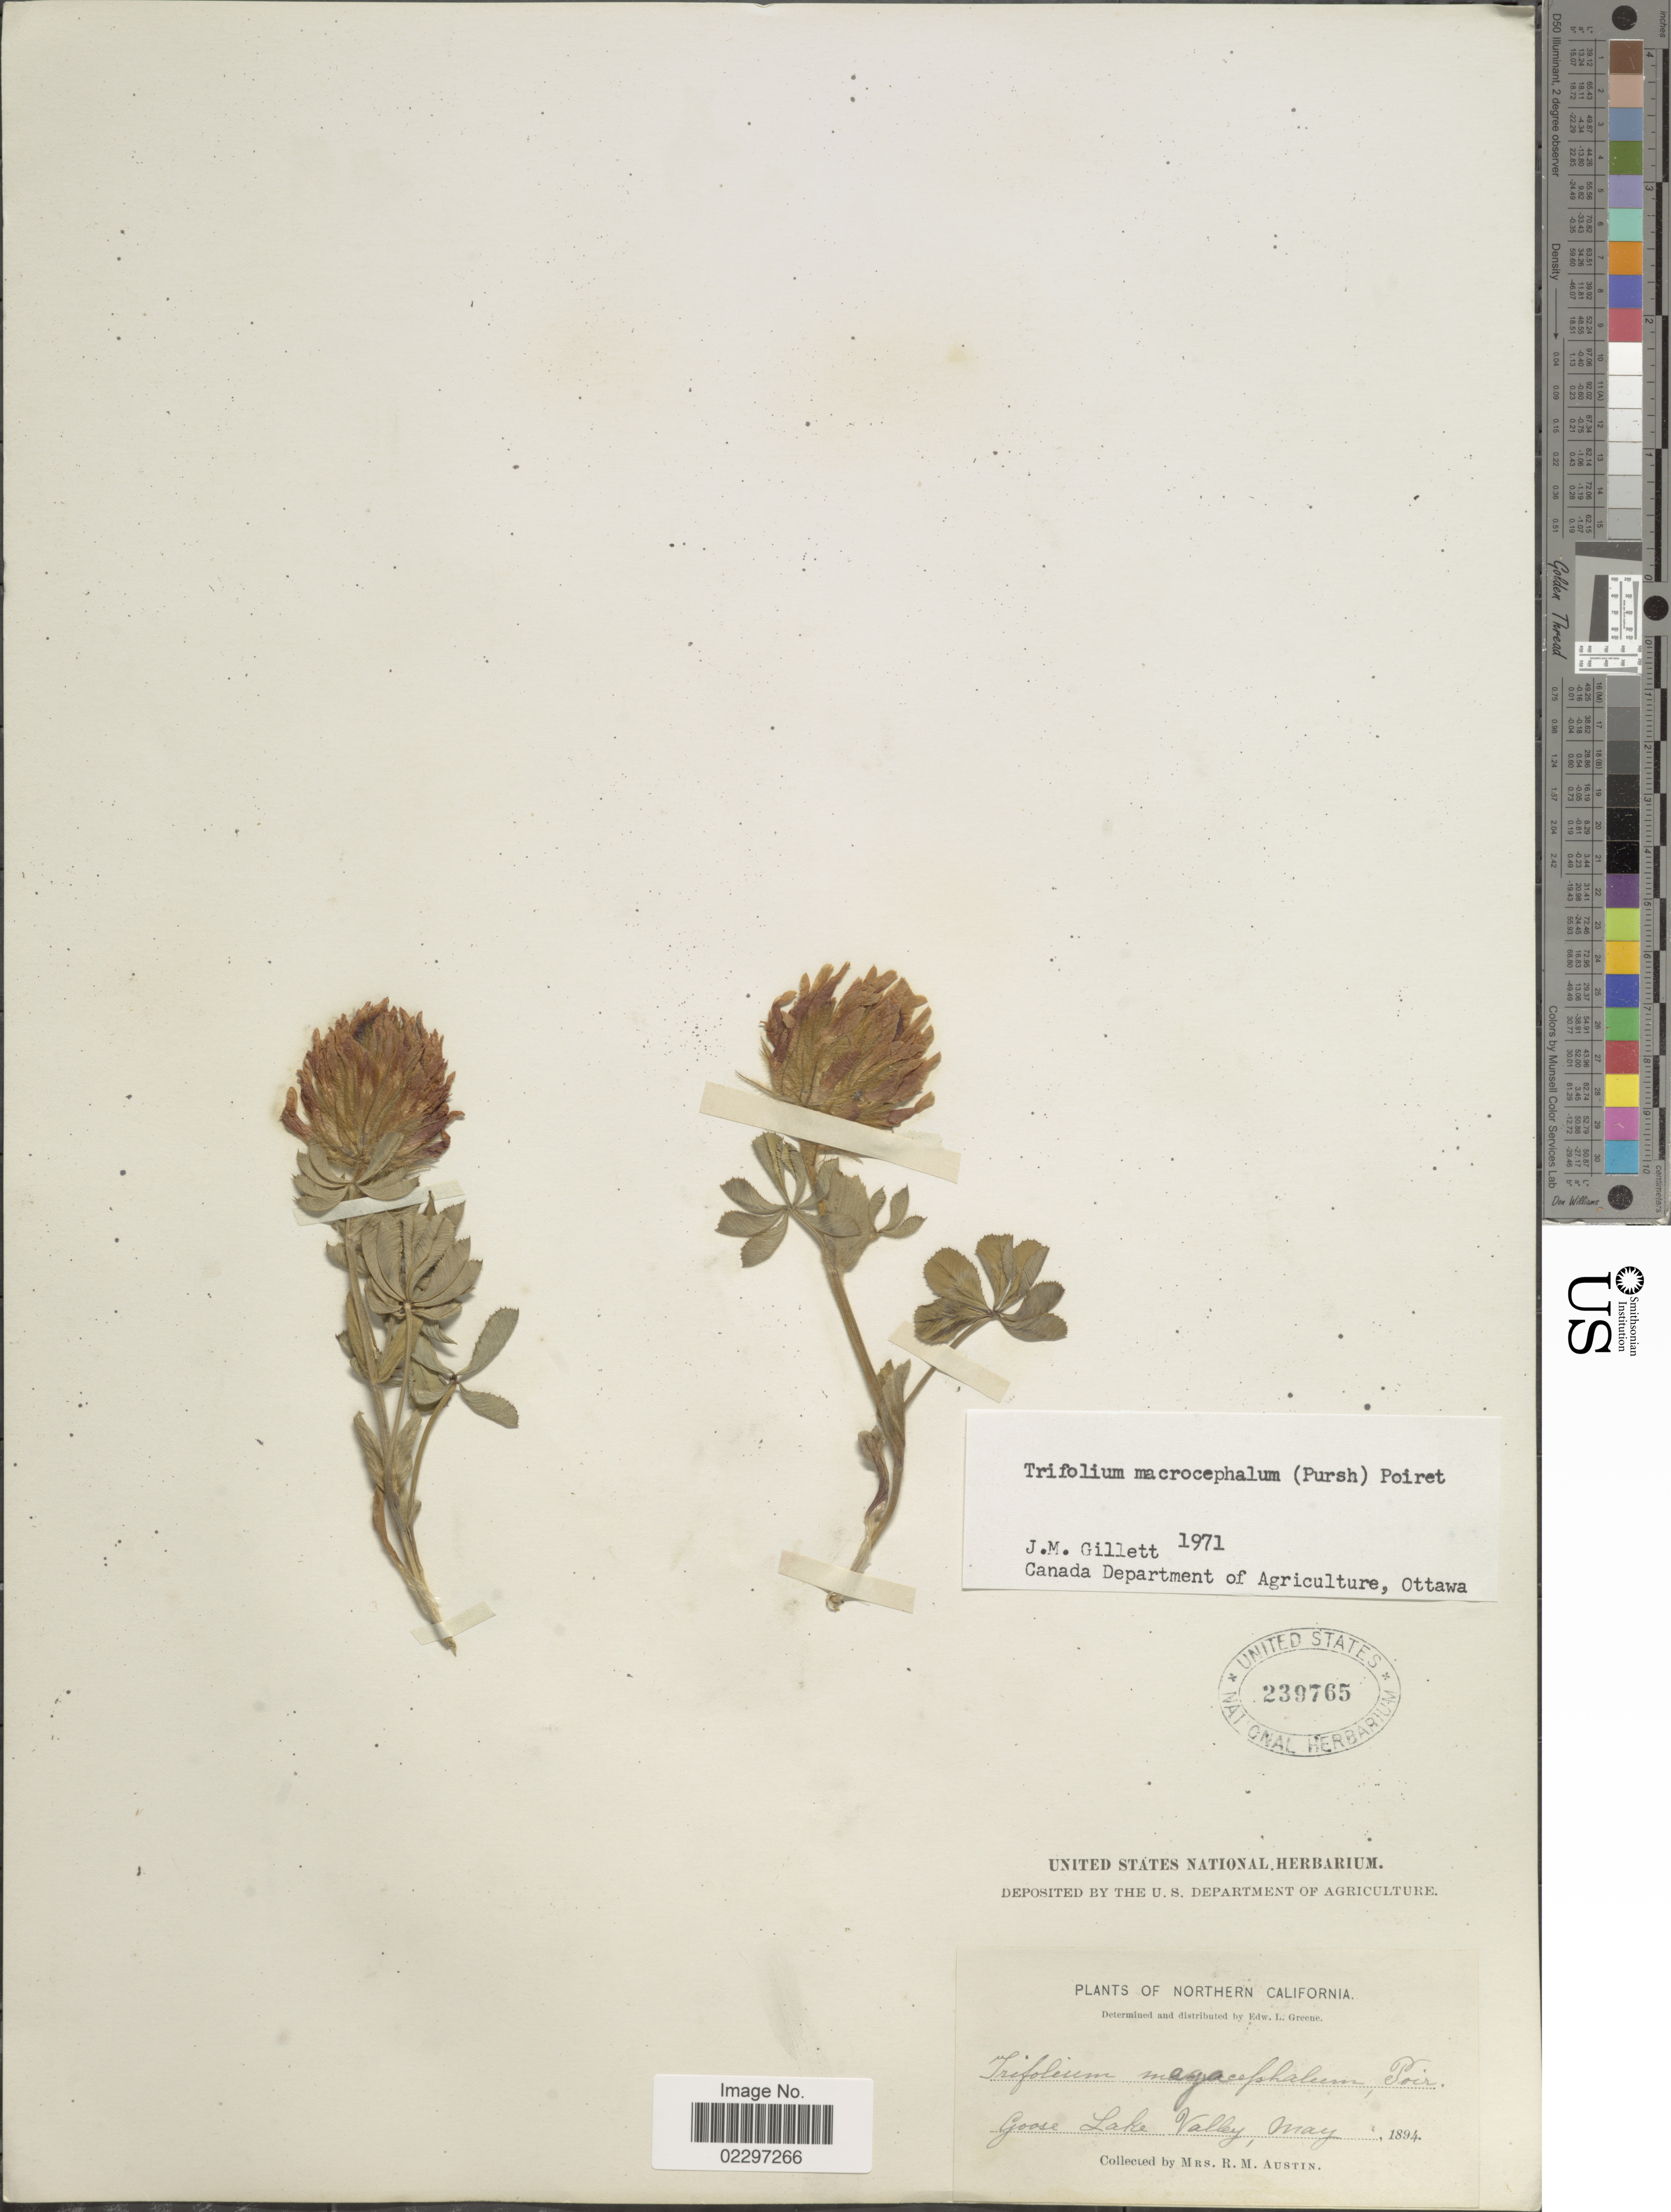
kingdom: Plantae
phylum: Tracheophyta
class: Magnoliopsida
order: Fabales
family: Fabaceae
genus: Trifolium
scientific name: Trifolium macrocephalum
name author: (Pursh) Poir.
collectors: R. Austin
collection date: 1894-05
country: United States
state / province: California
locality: Northern California. Goose Lake Valley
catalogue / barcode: US 239765